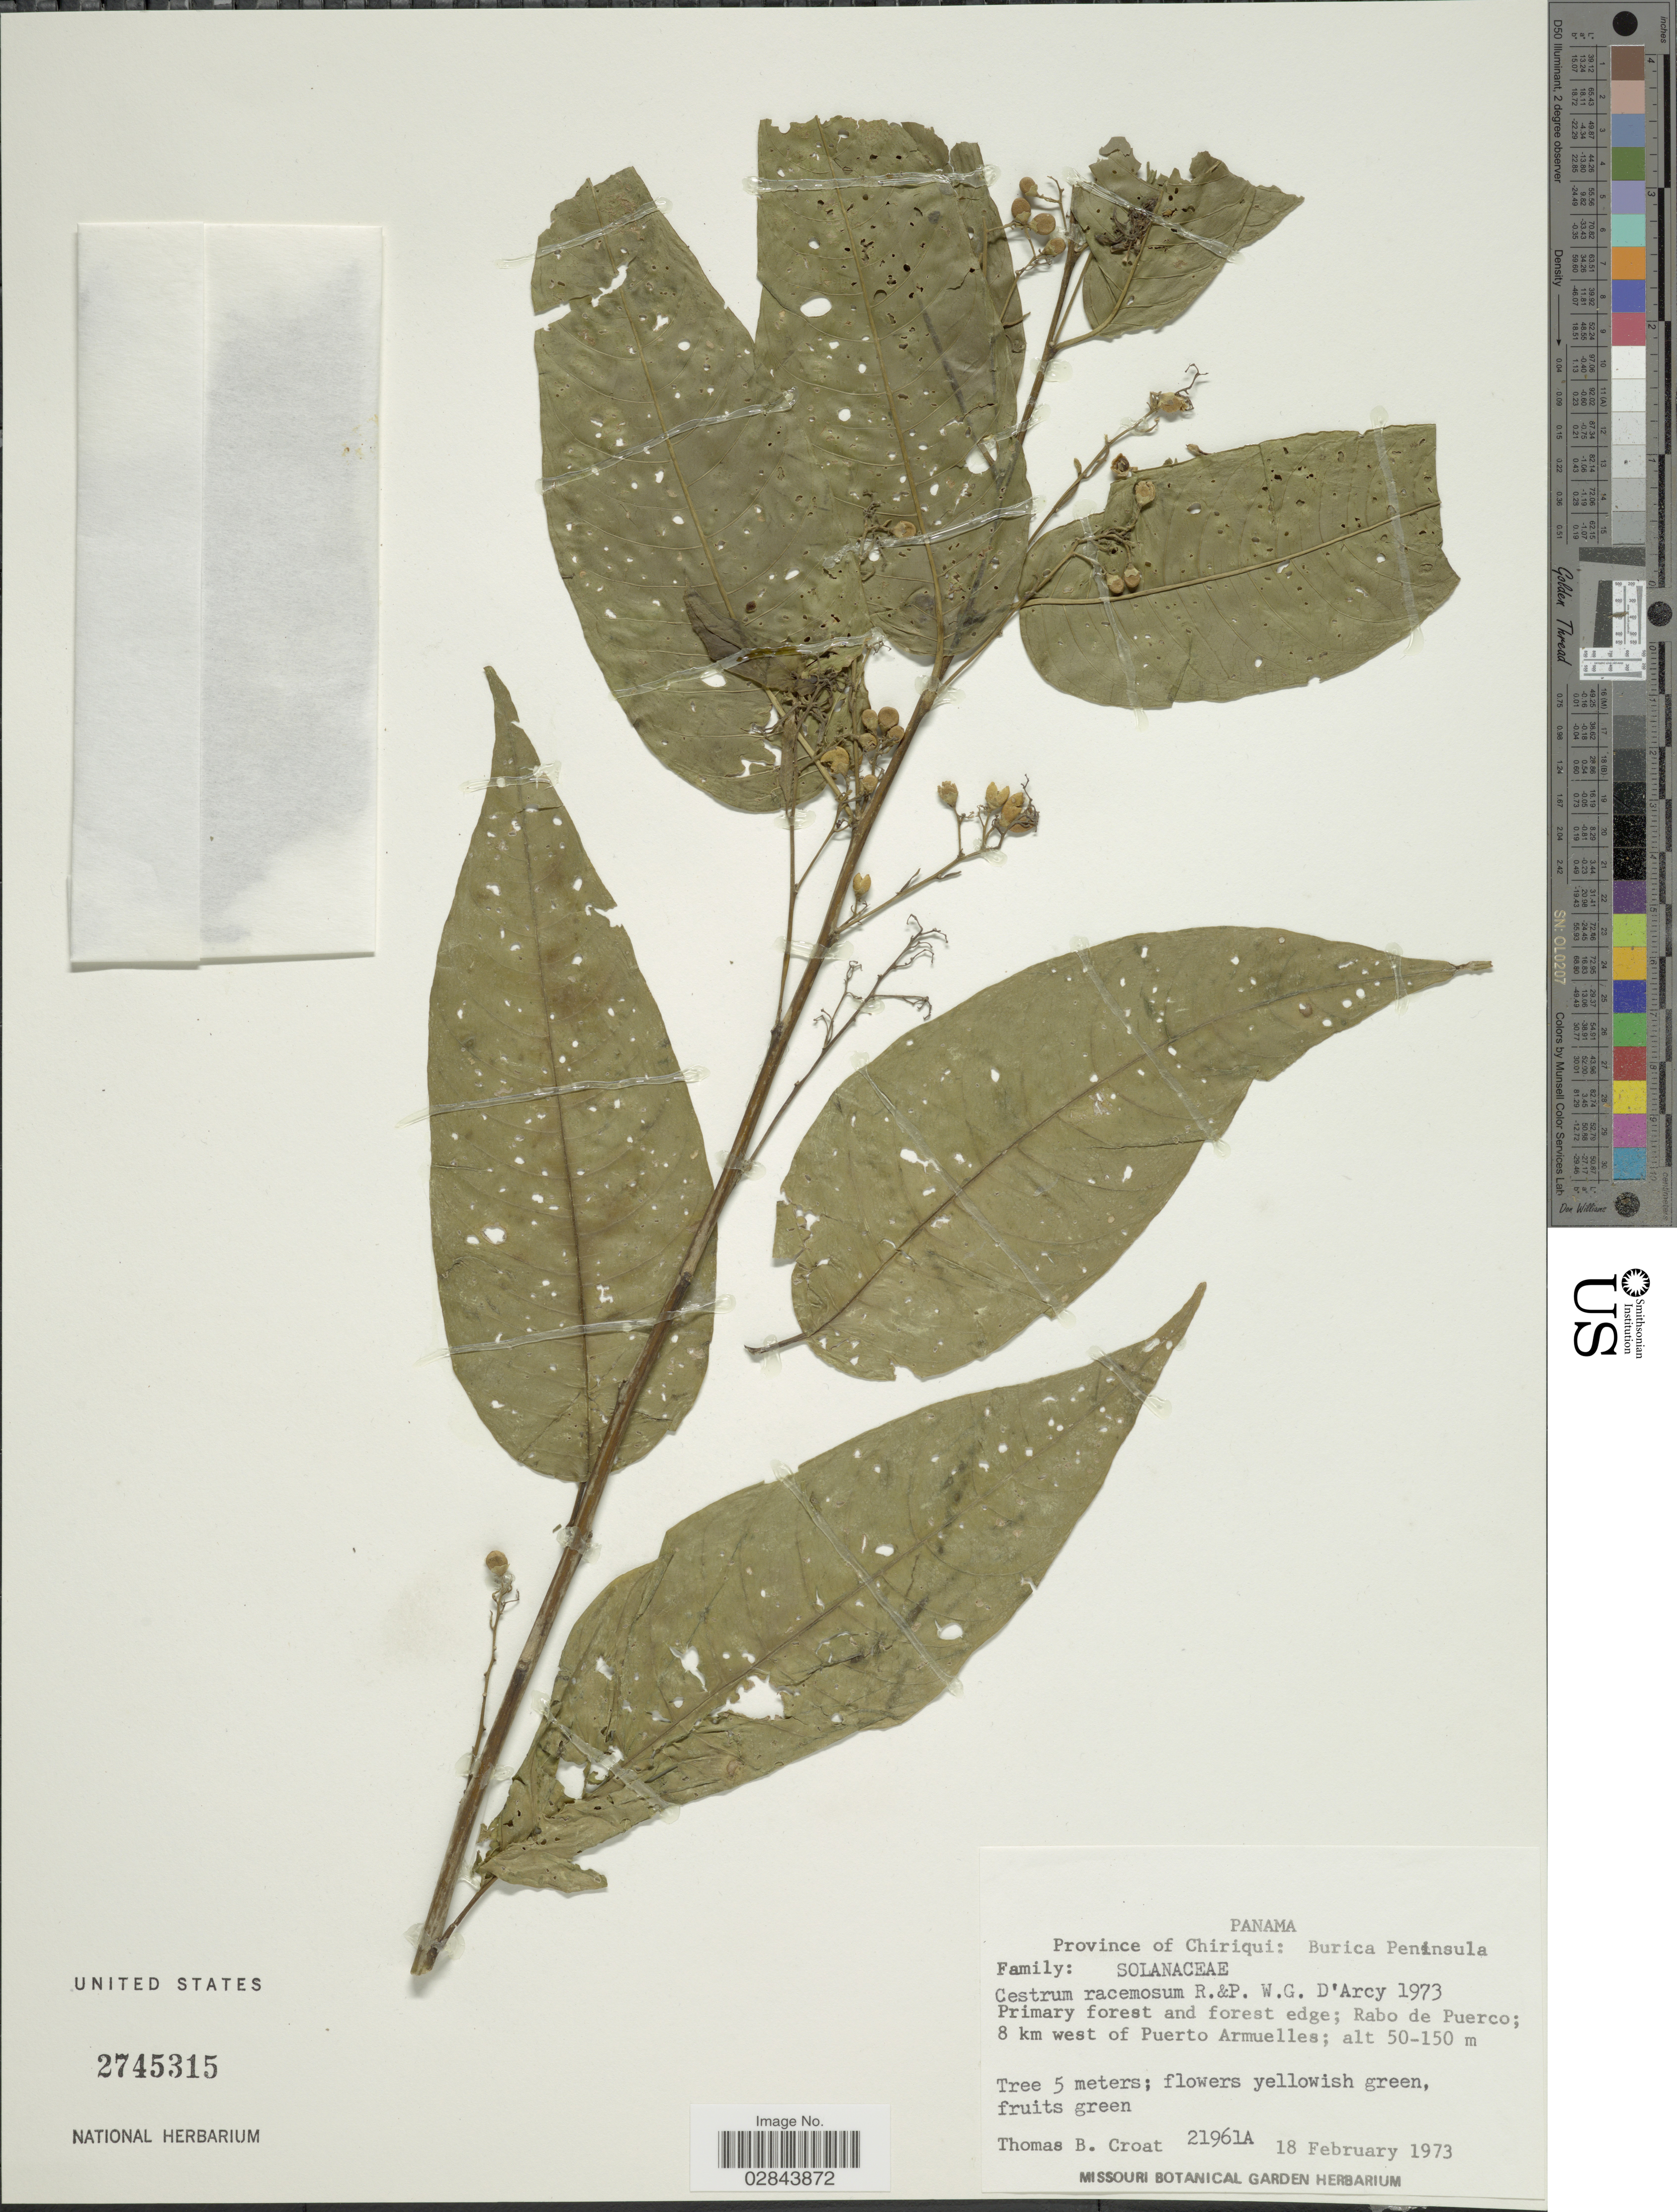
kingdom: Plantae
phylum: Tracheophyta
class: Magnoliopsida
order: Solanales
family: Solanaceae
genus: Cestrum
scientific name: Cestrum racemosum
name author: Ruiz & Pav.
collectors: T. B. Croat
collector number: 21961A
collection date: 1873-02-18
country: Panama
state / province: Chiriqui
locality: Burica Peninsula. Rabo de Puerco; 8 km west of Puerto Armuelles.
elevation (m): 50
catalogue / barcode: US 2745315